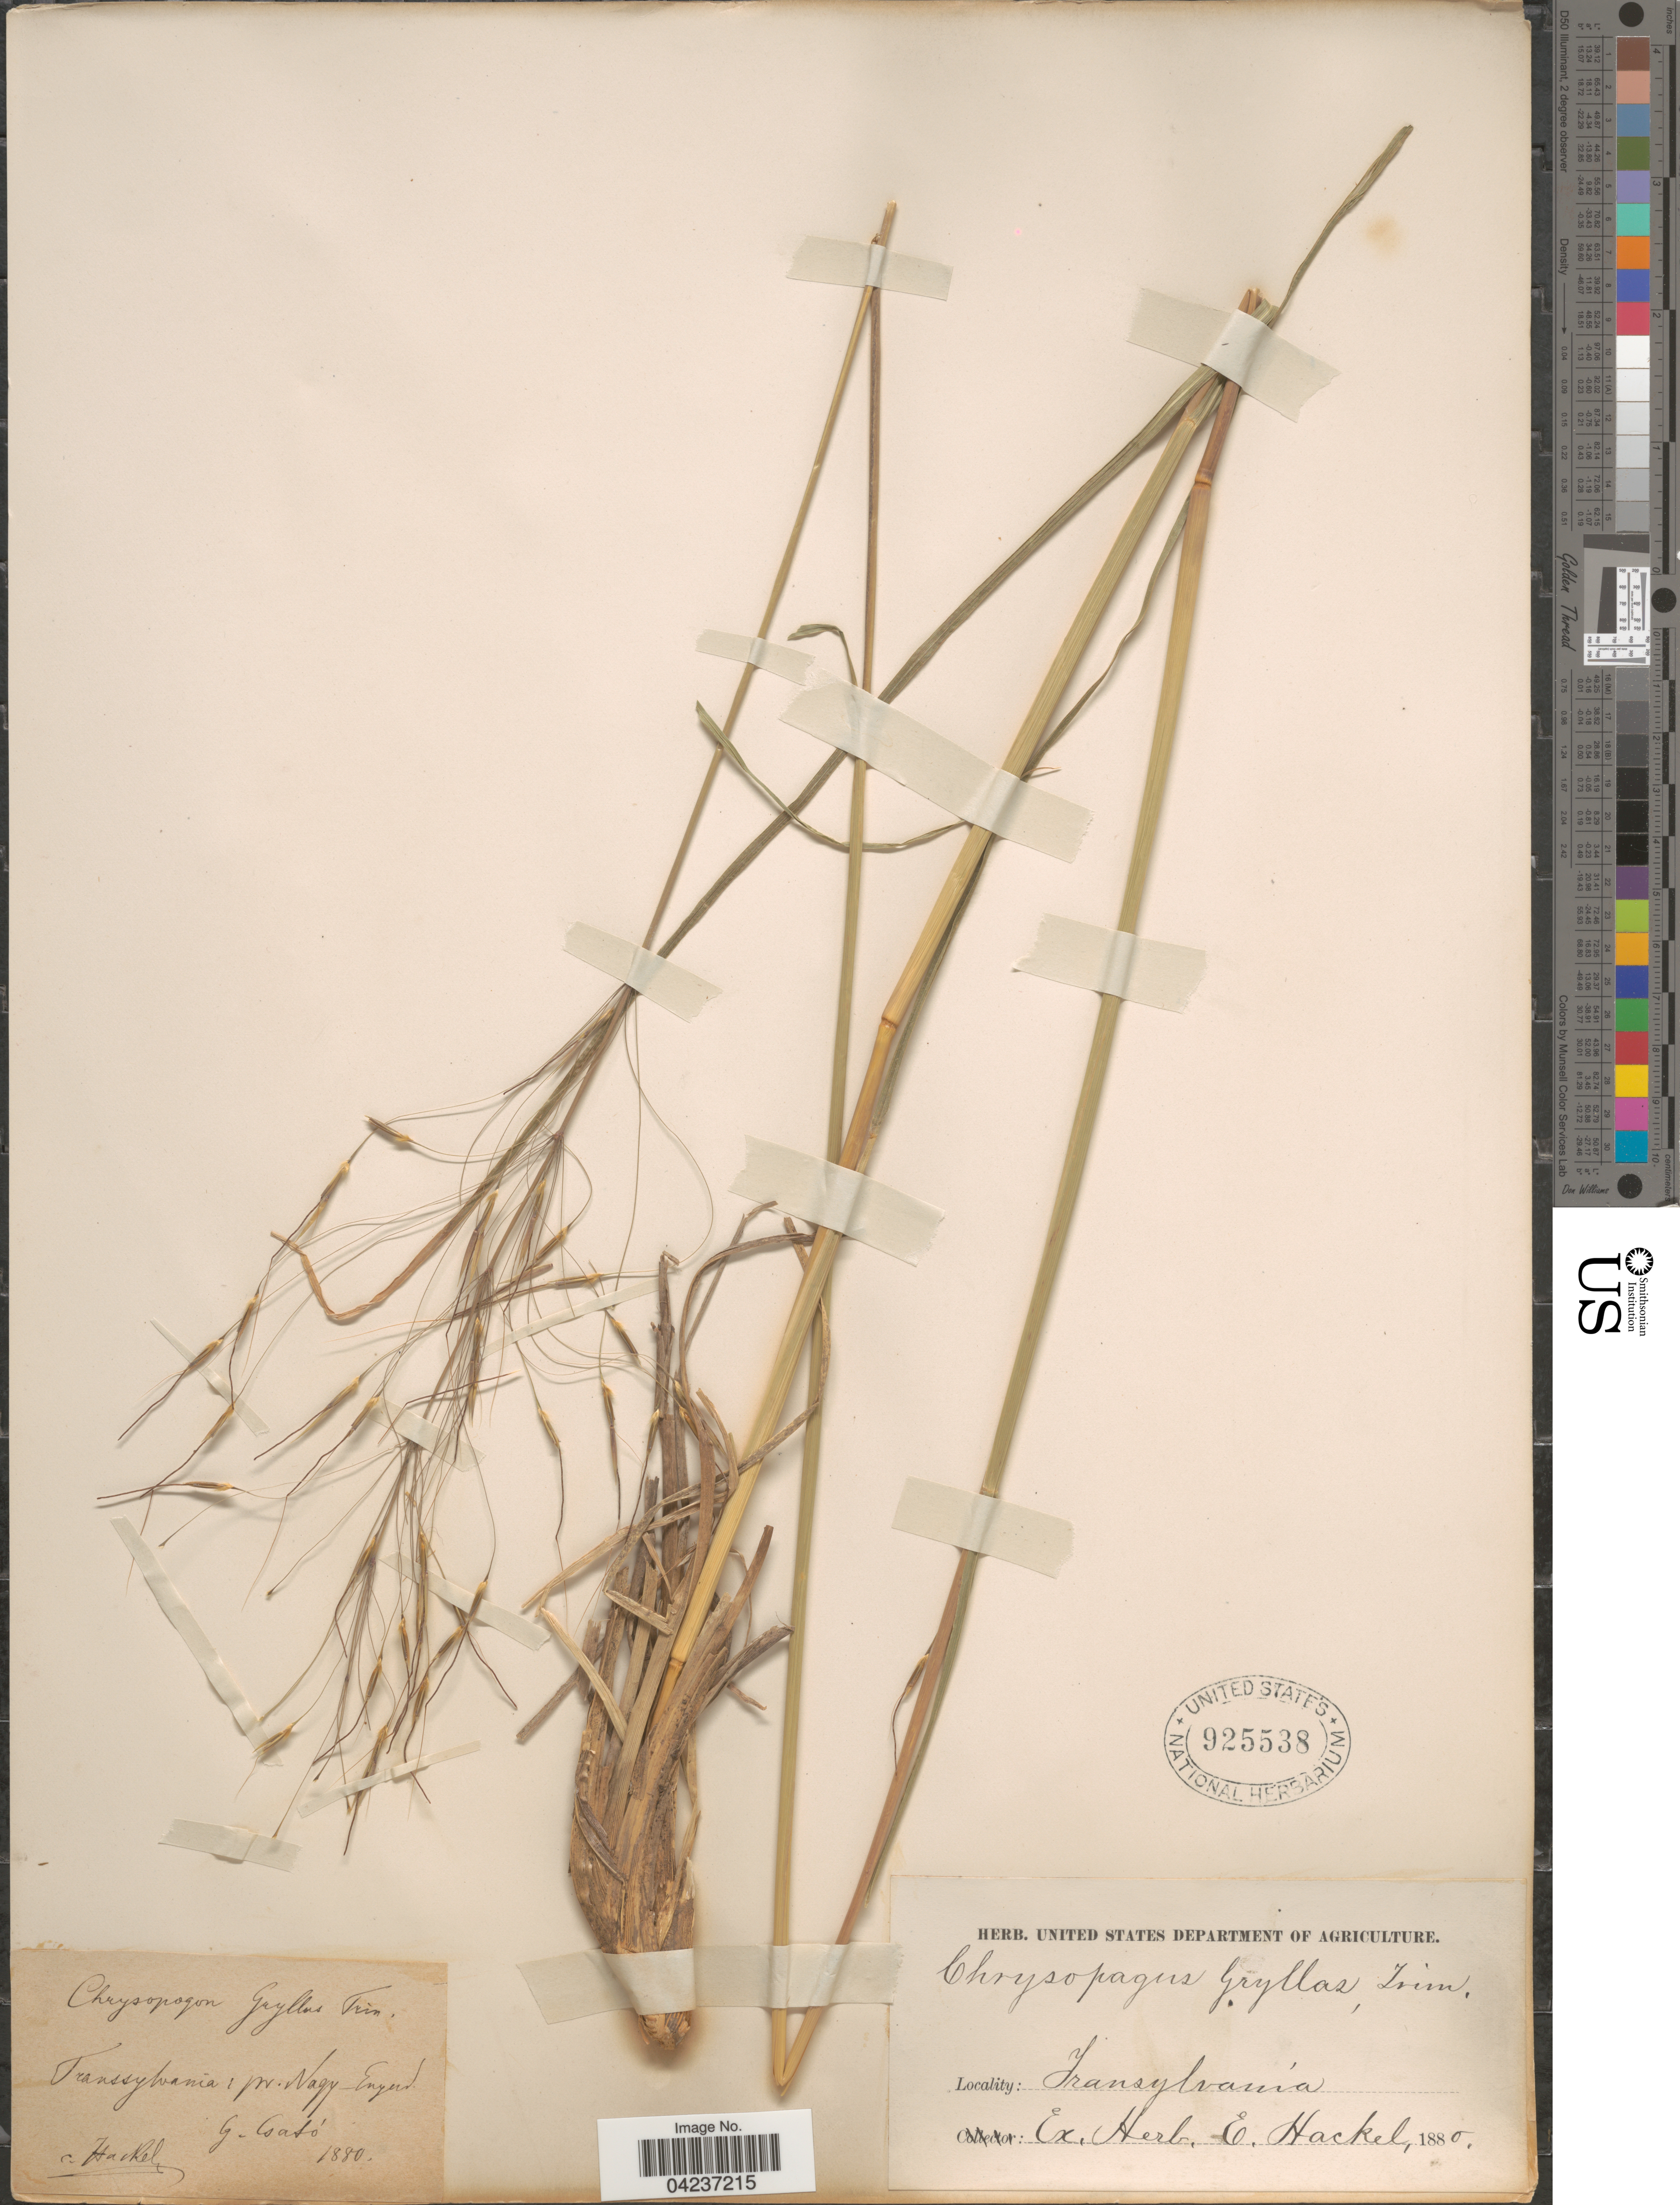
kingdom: Plantae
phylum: Tracheophyta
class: Liliopsida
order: Poales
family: Poaceae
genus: Chrysopogon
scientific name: Chrysopogon gryllus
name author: (L.) Trin.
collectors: G. Csató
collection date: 1880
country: Romania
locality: Transsylvania: pr. Nagy-Engard.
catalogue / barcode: US 925538